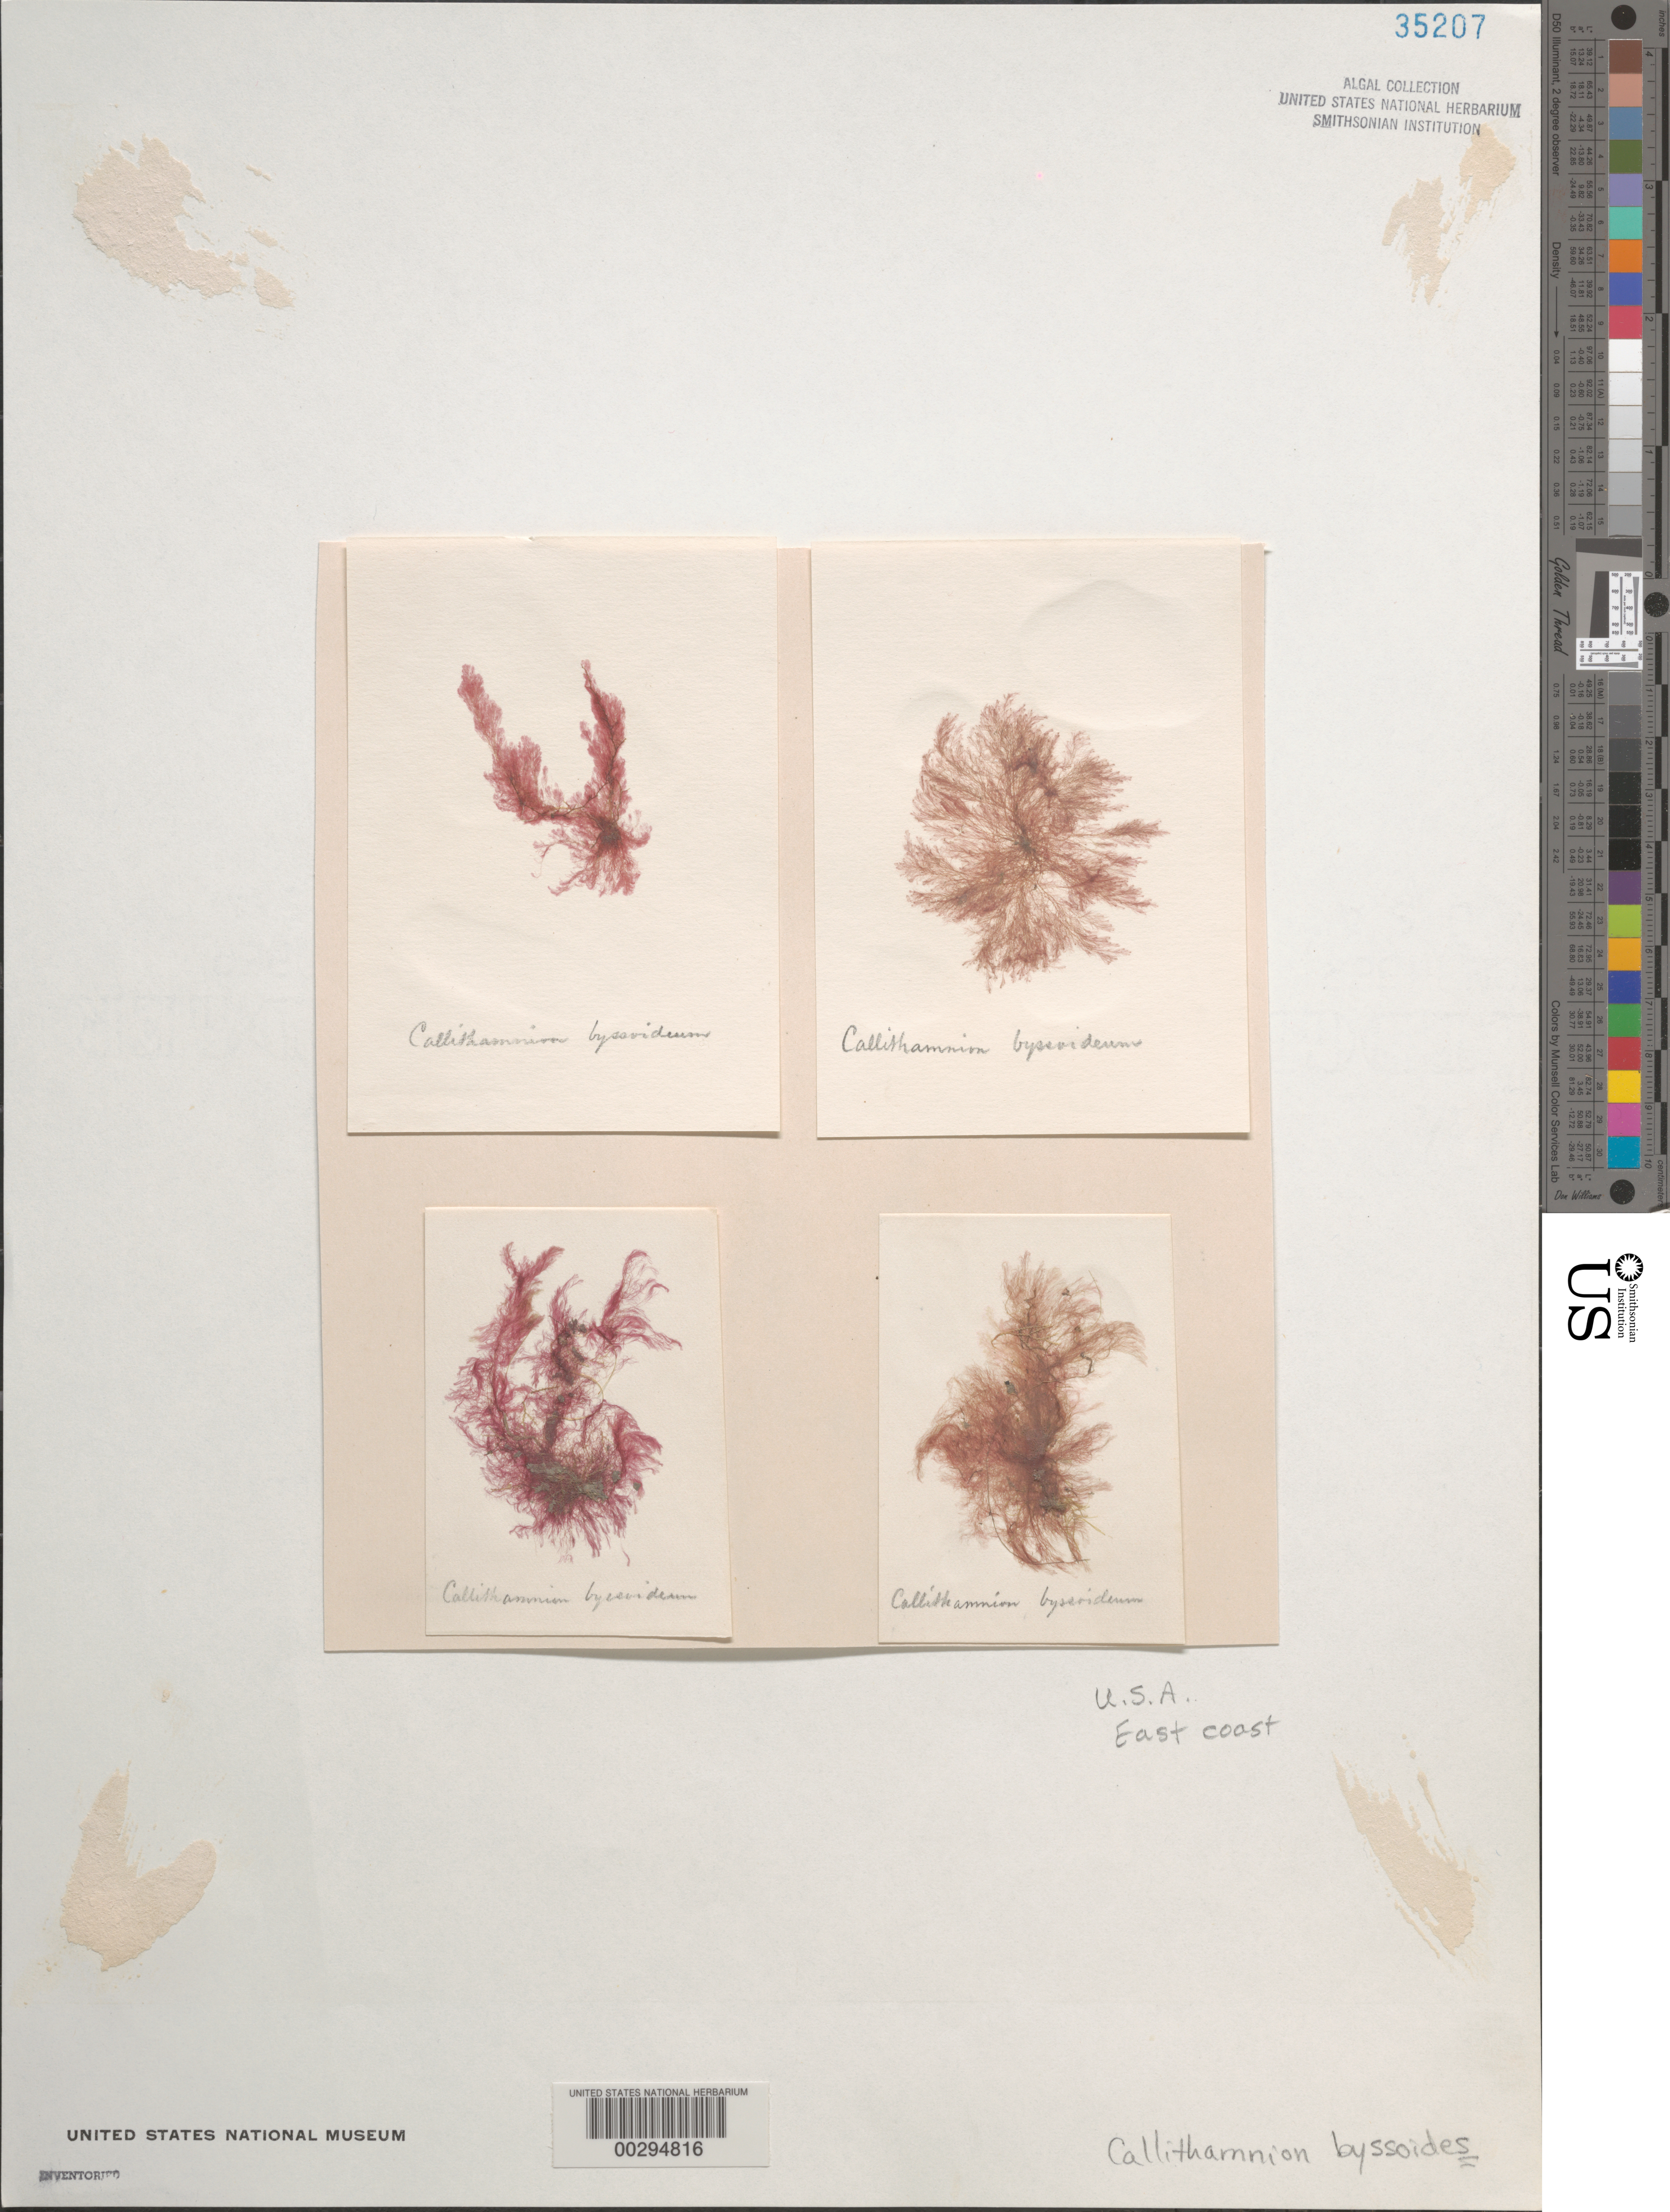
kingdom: Plantae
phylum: Rhodophyta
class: Florideophyceae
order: Ceramiales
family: Callithamniaceae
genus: Aglaothamnion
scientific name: Aglaothamnion tenuissimum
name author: (Bonnem.) Feldm.-Maz.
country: United States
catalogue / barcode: US 35207